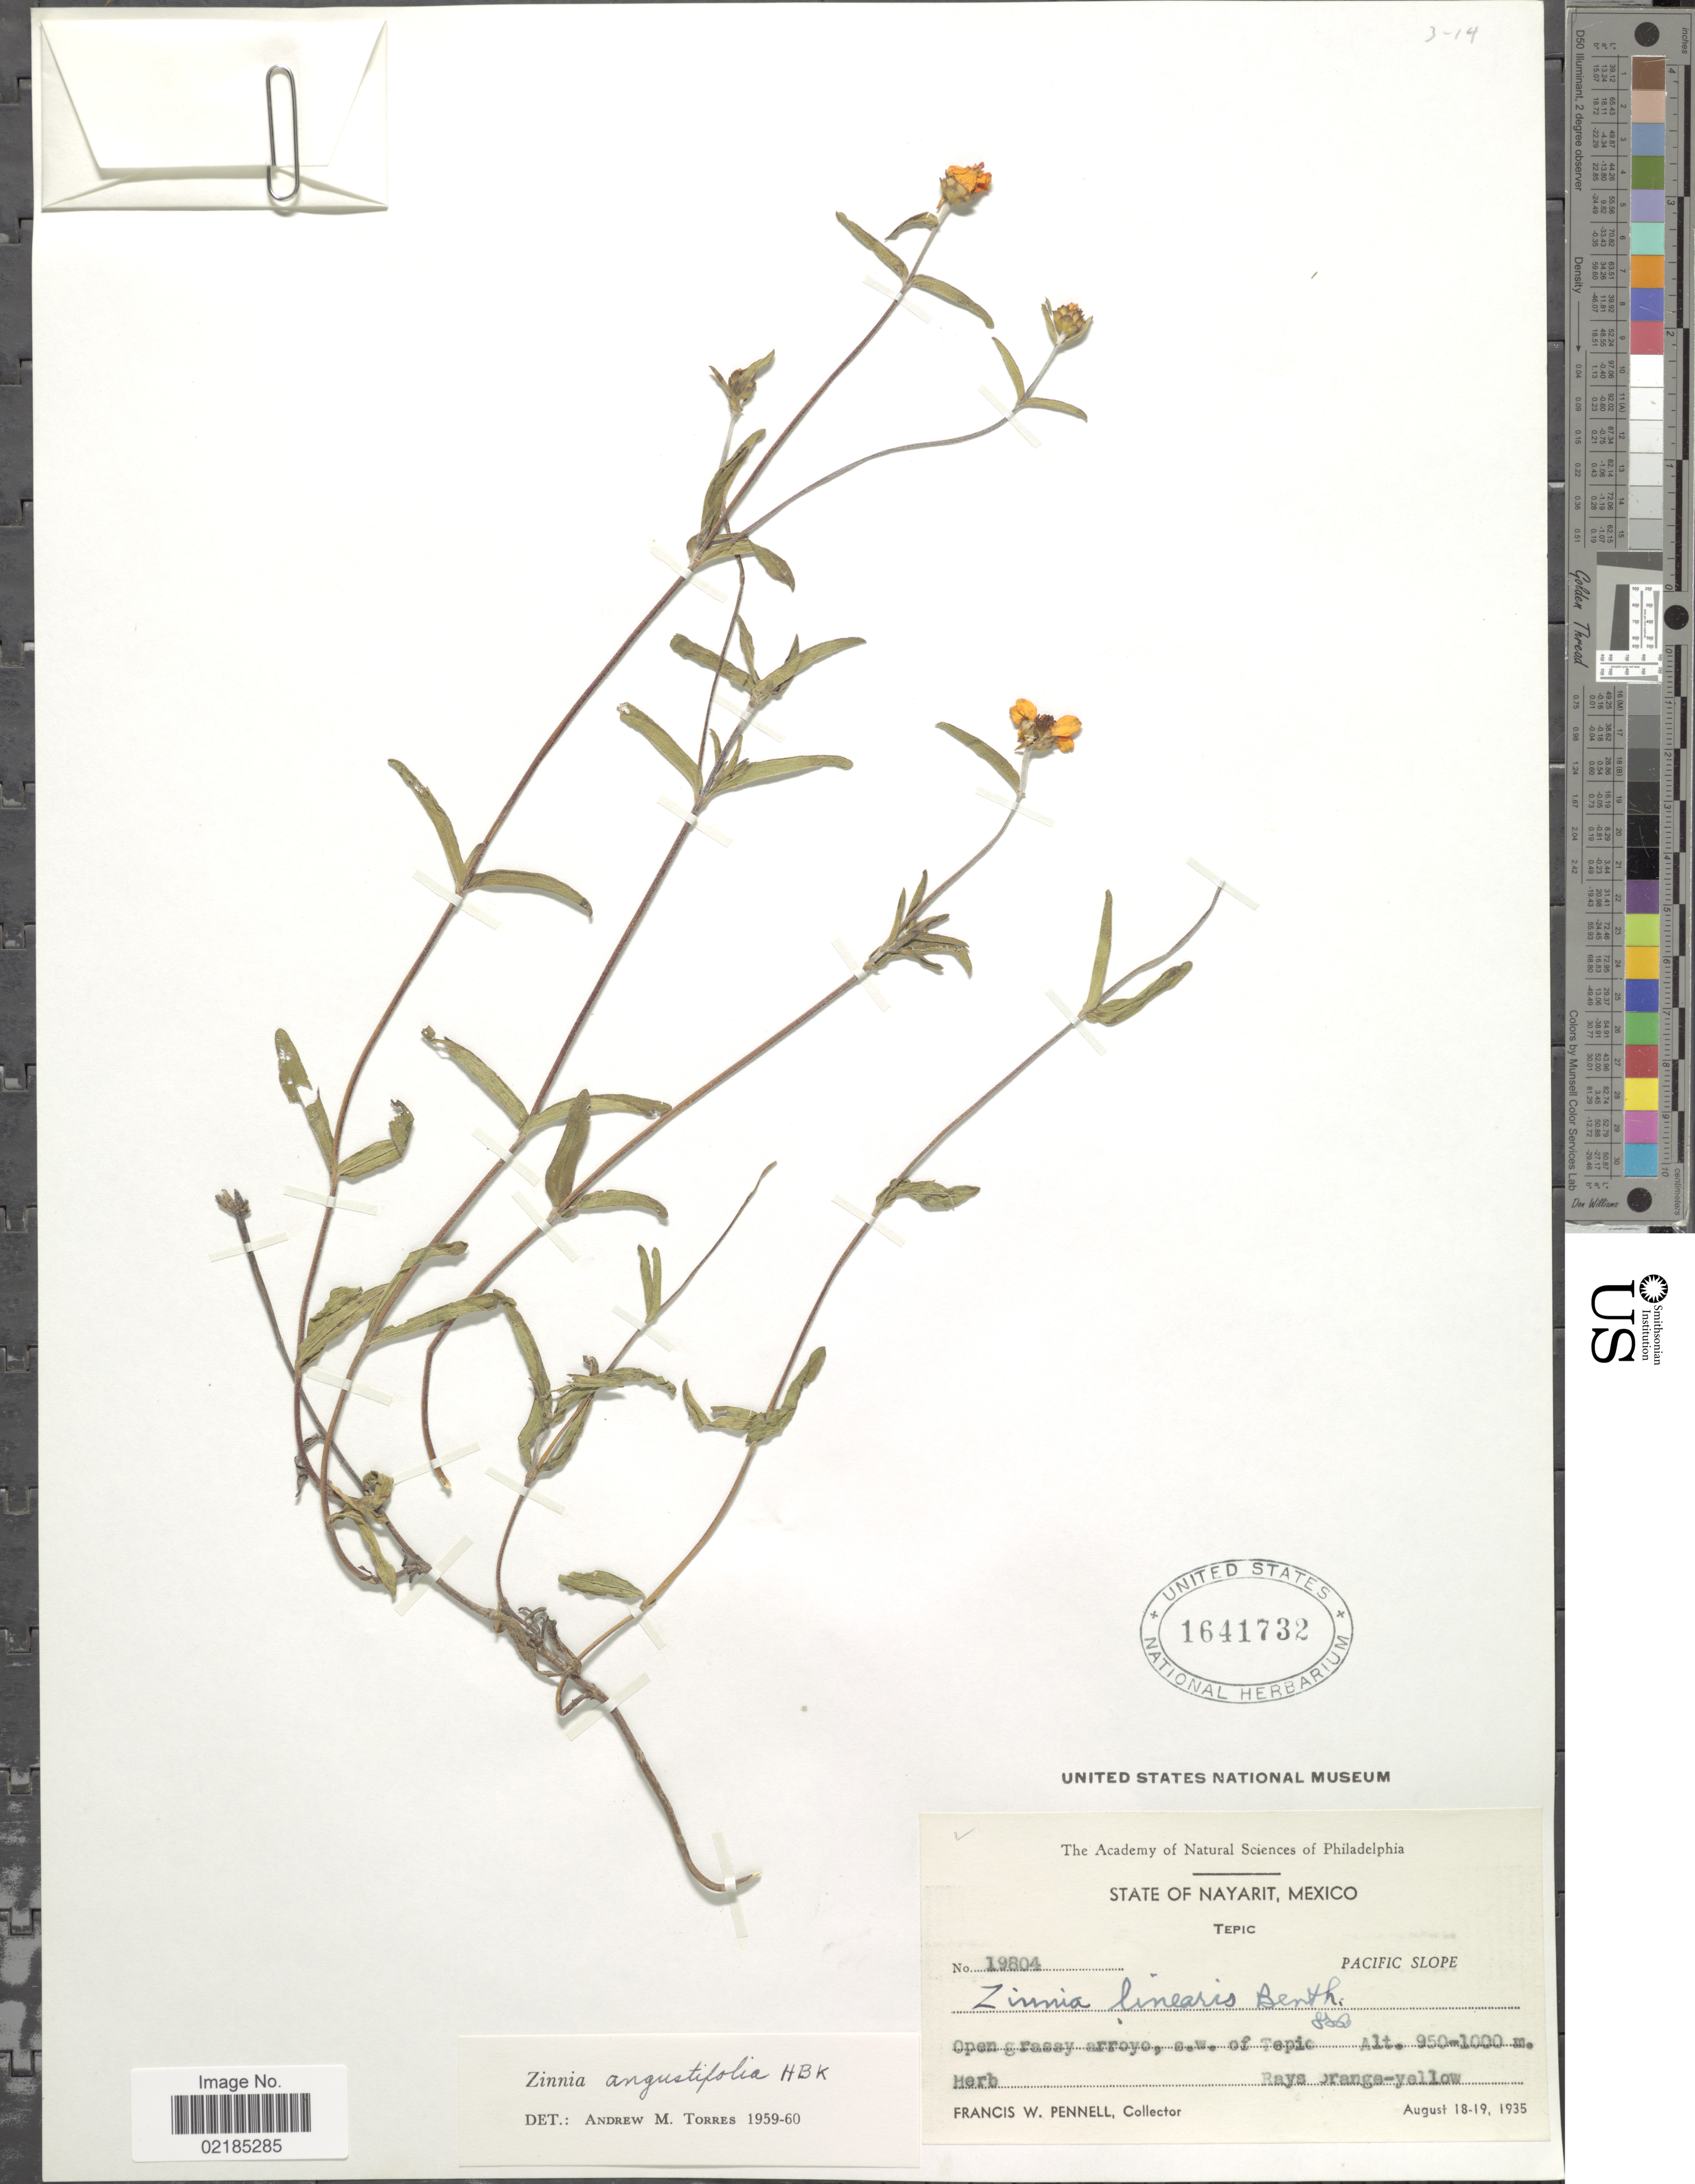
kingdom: Plantae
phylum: Tracheophyta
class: Magnoliopsida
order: Asterales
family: Asteraceae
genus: Zinnia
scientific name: Zinnia angustifolia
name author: Kunth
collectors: F. W. Pennell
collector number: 19804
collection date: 1935-08-18/1935-08-19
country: Mexico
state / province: Nayarit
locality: Tepic. Pacific Slope. S.W. of Tepic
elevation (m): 950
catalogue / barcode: US 1641732